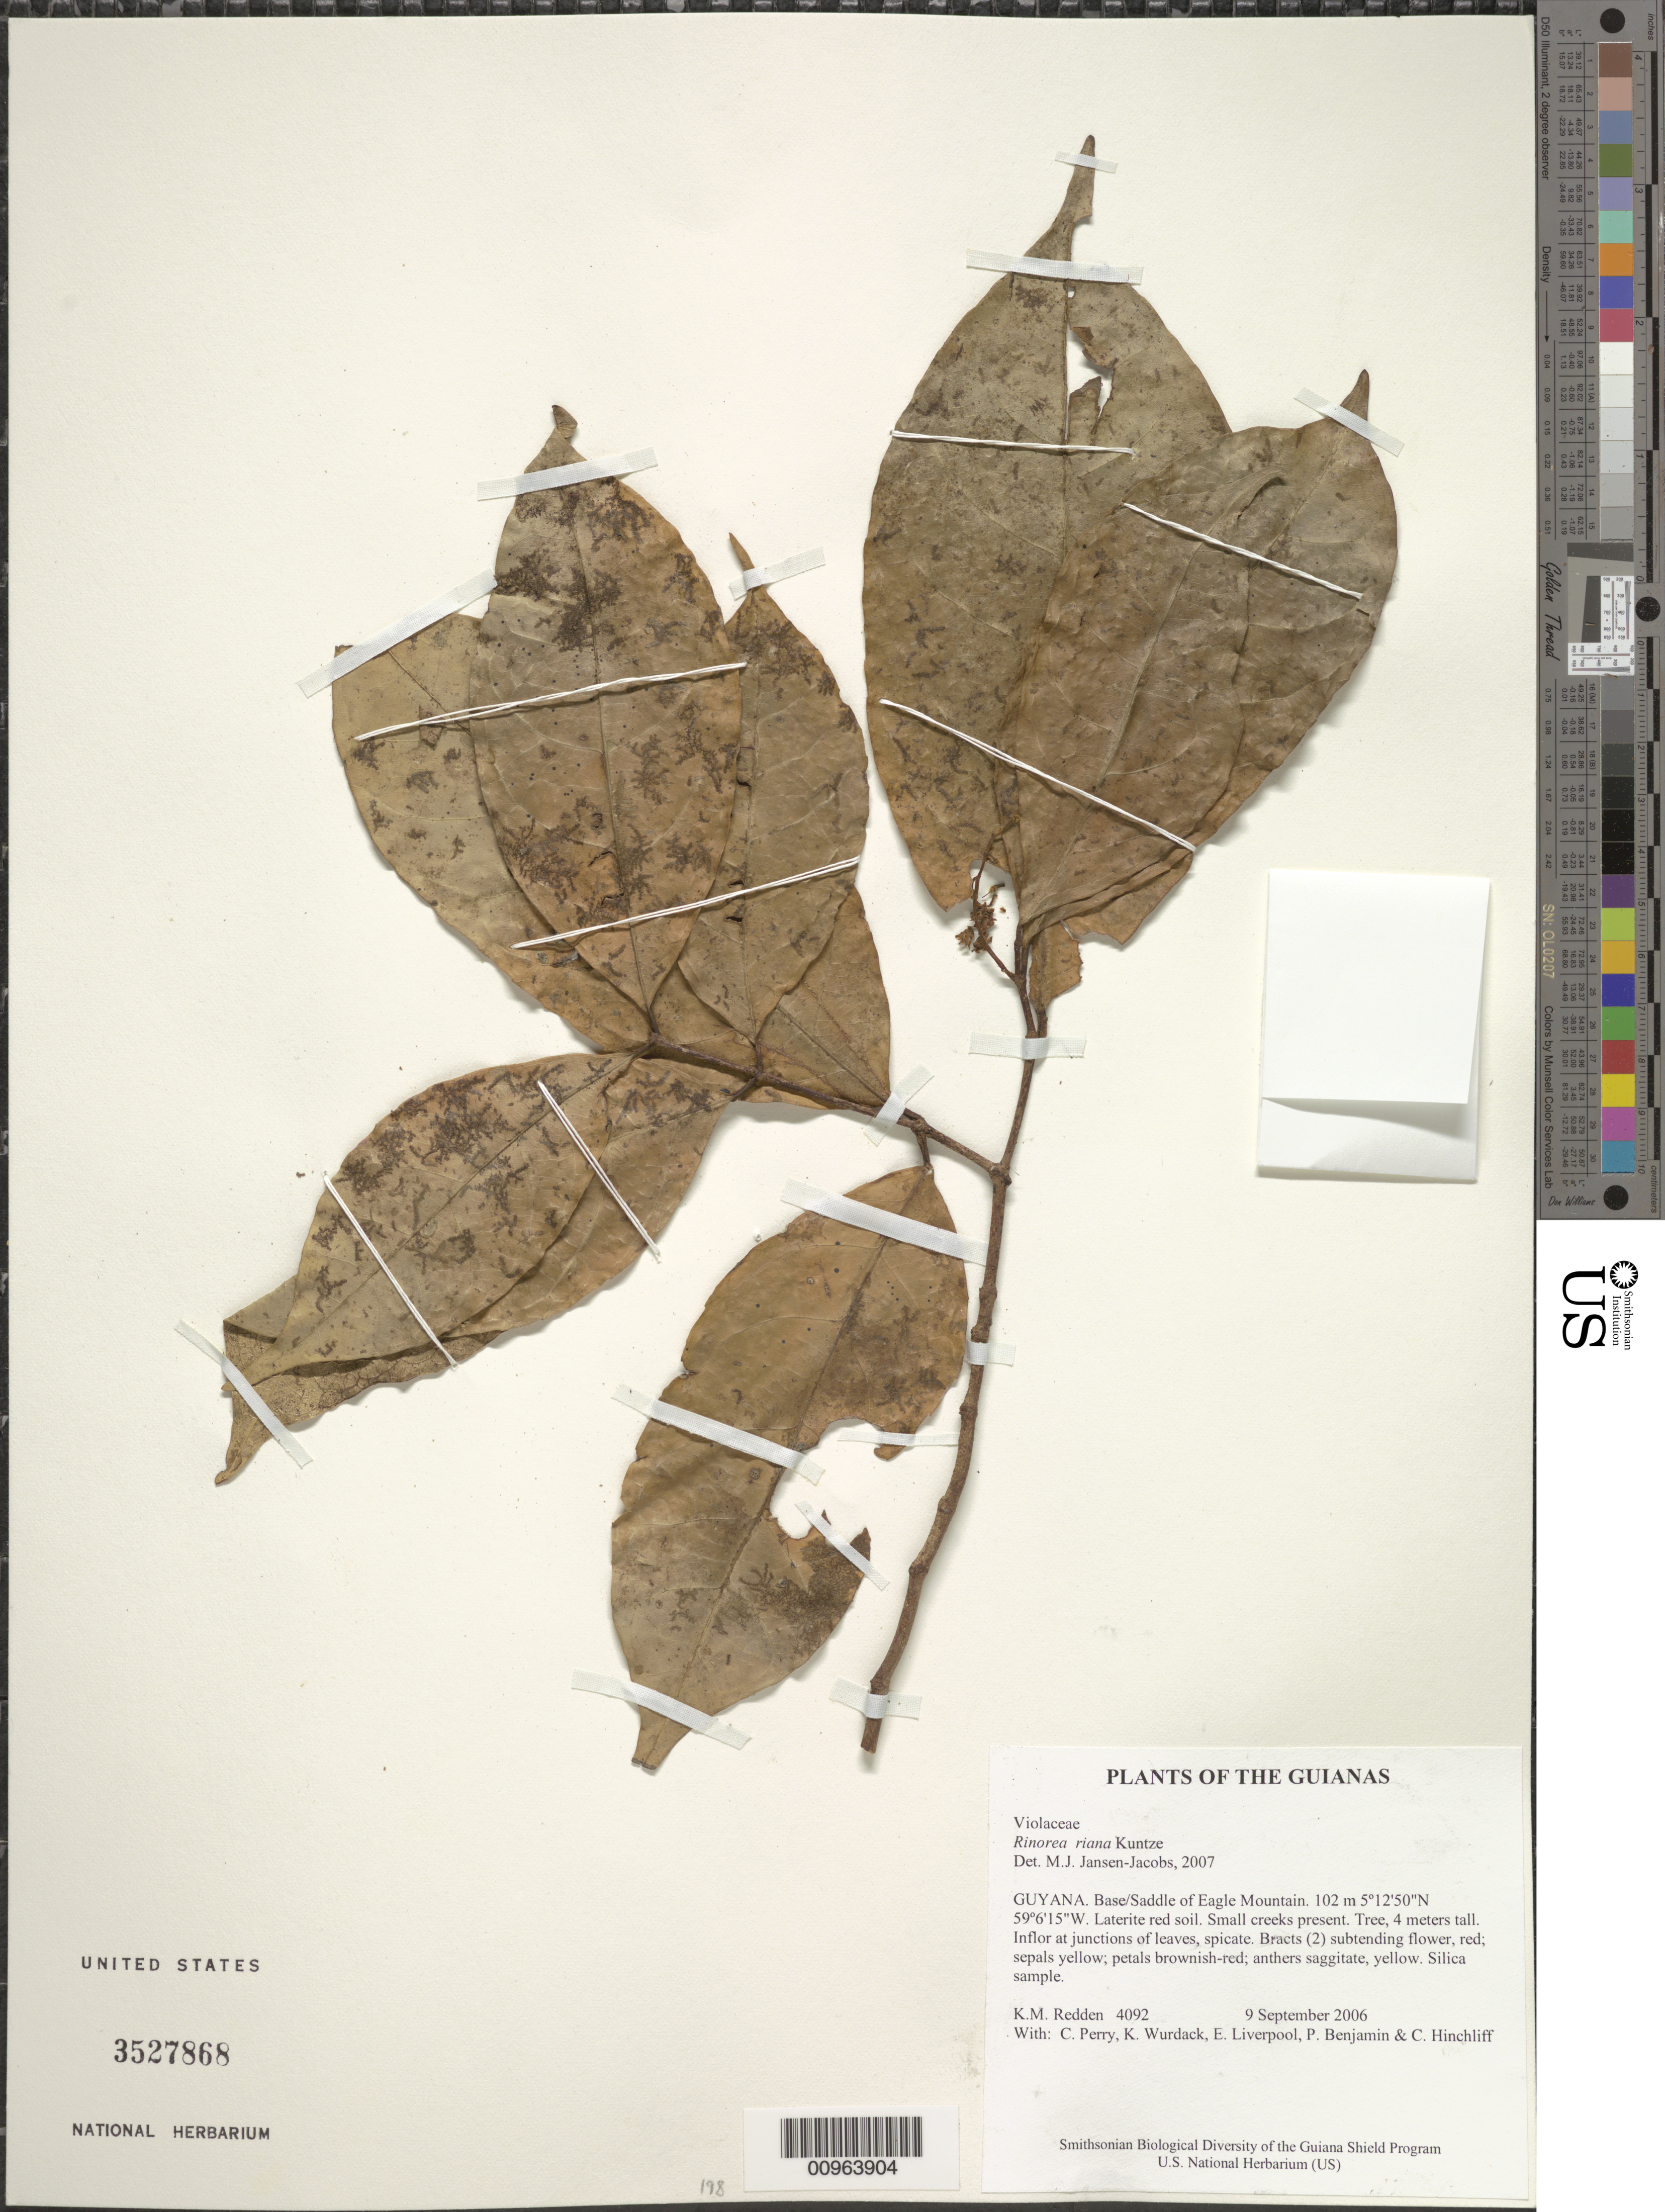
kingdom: Plantae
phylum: Tracheophyta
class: Magnoliopsida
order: Malpighiales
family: Violaceae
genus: Rinorea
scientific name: Rinorea riana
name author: Kuntze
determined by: Jansen-Jacobs, M. J., (U), Nationaal Herbarium Nederland, Utrecht University branch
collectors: K. M. Redden, C. Perry, K. Wurdack, E. Liverpool, P. Benjamin & C. E. Hinchliff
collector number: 4092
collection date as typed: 9 September 2006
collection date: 2006-09-09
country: Guyana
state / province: Potaro-Siparuni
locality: Base/Saddle of Eagle Mountain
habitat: Laterite red soil. Small creeks present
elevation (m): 102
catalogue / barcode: US 3527868